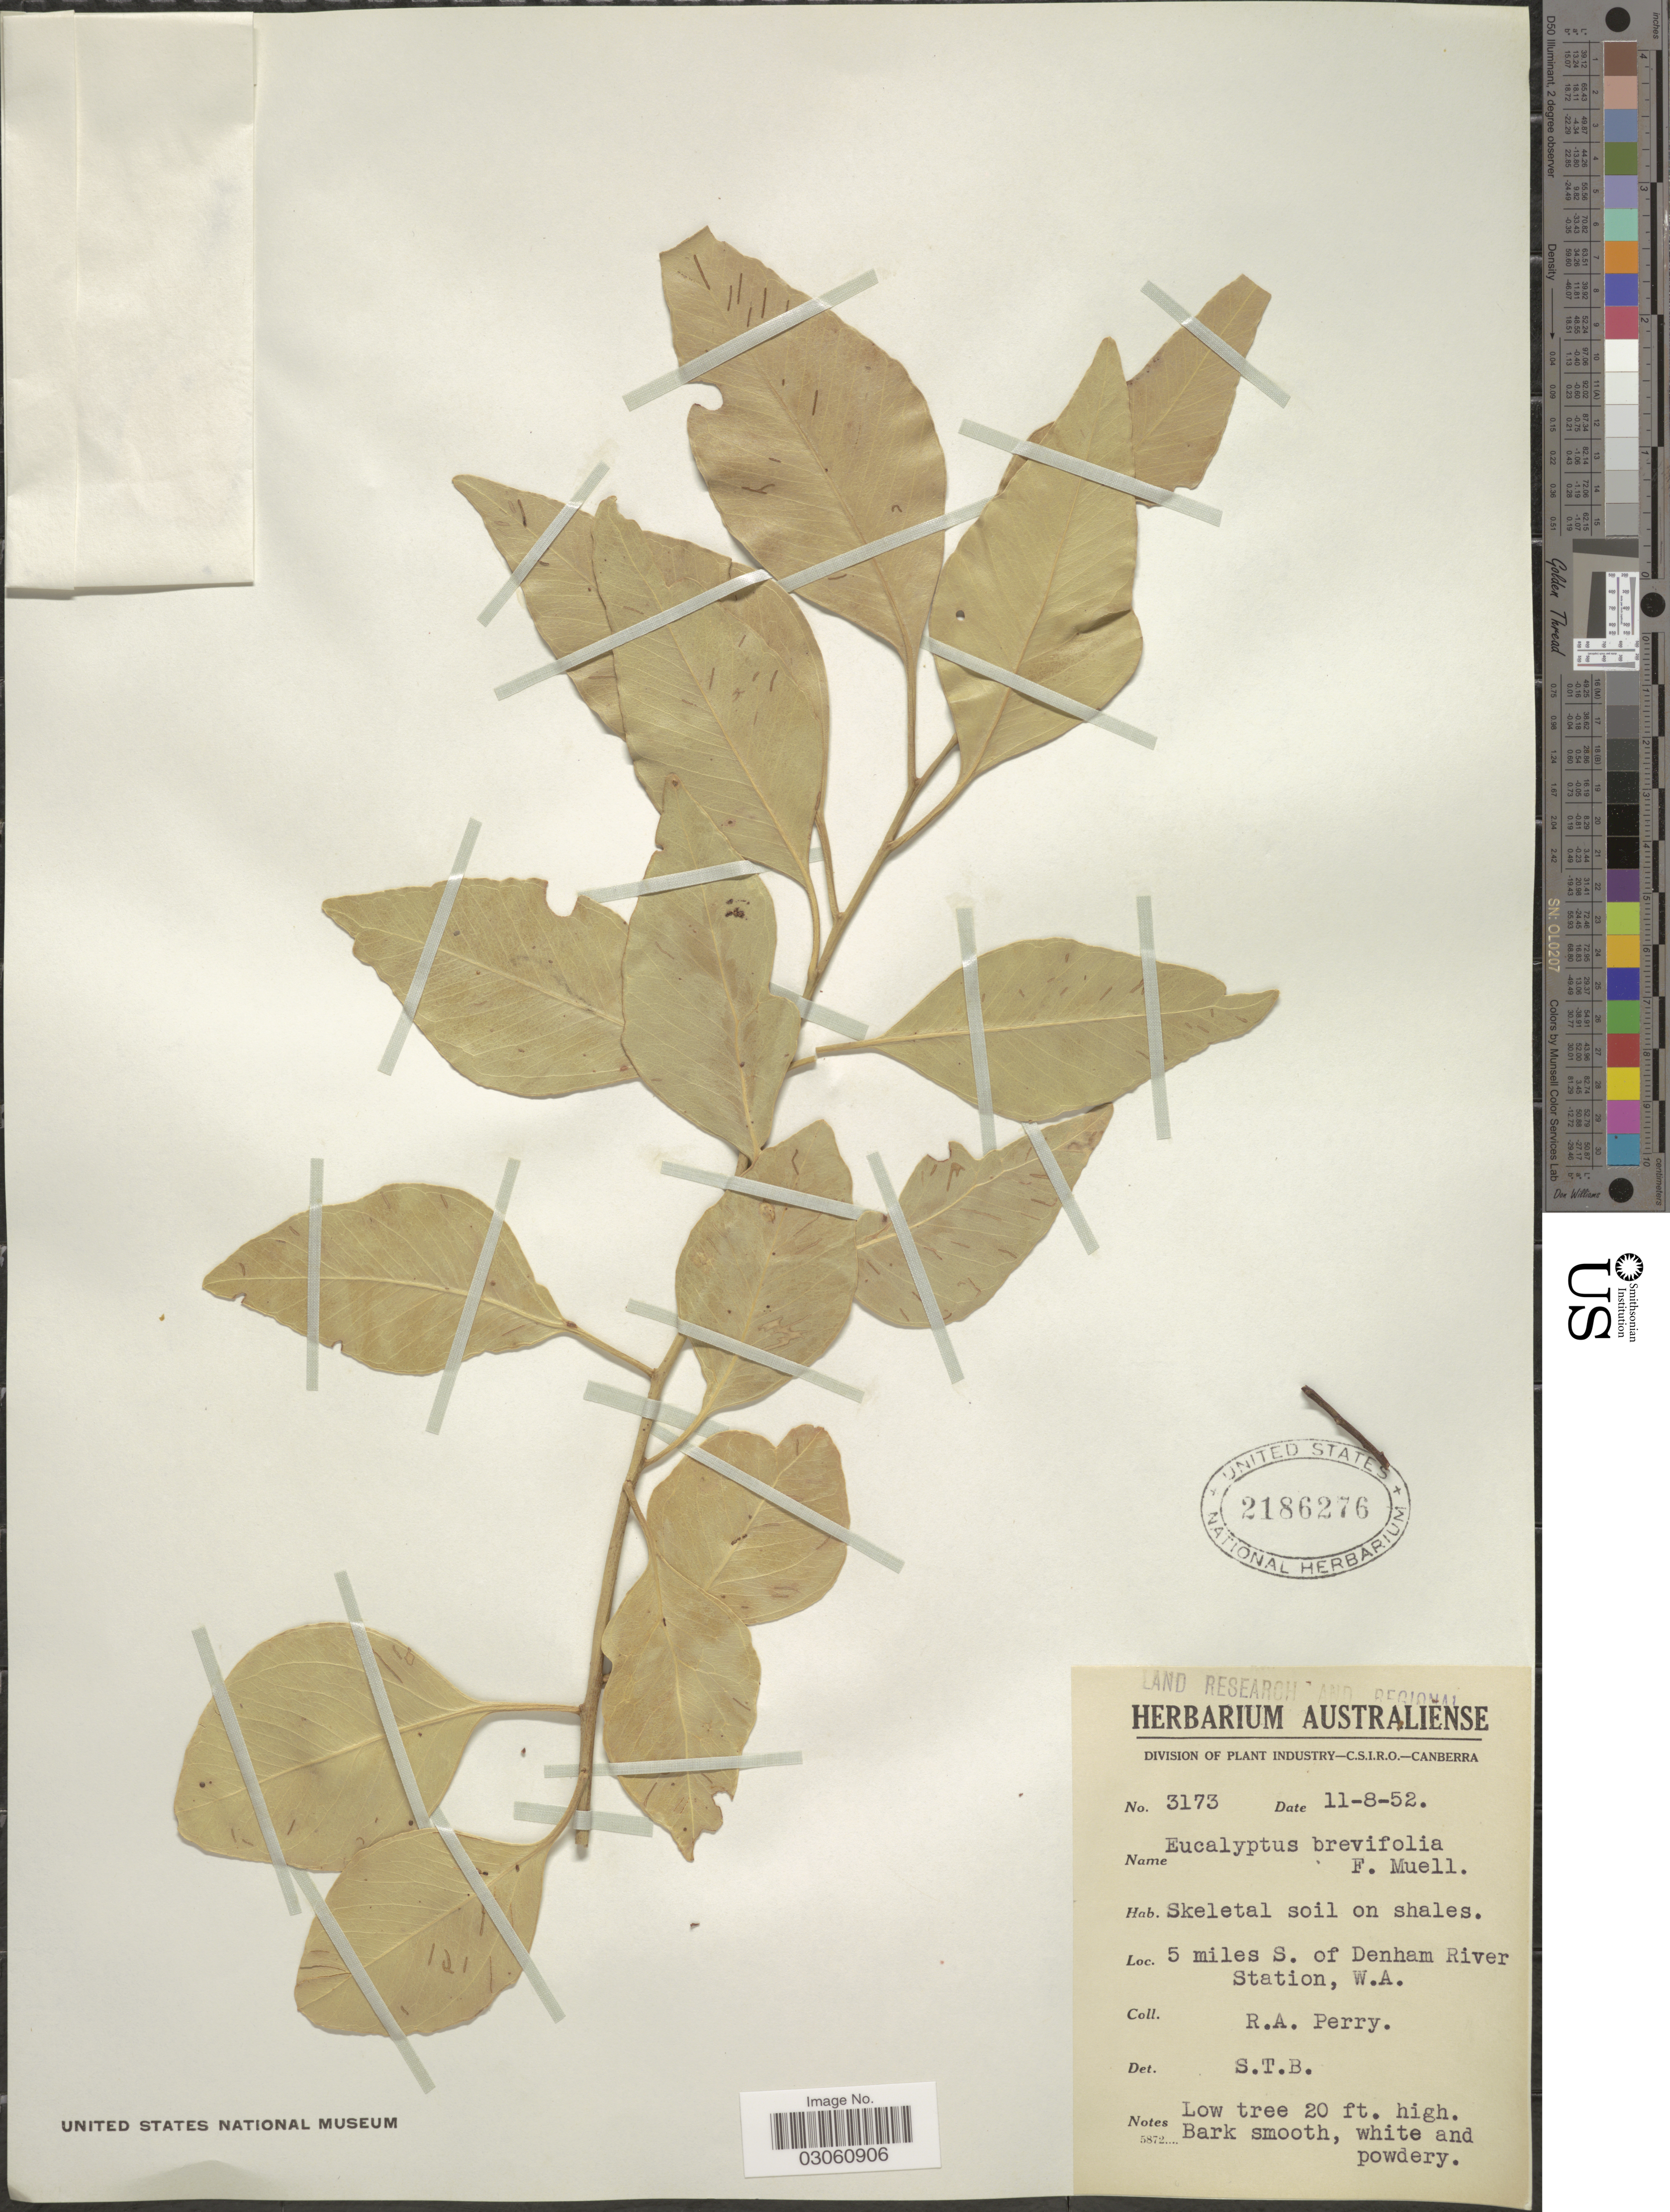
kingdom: Plantae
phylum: Tracheophyta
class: Magnoliopsida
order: Myrtales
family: Myrtaceae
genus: Eucalyptus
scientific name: Eucalyptus brevifolia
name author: F. Muell.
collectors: Perry, R. A.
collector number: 3173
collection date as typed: Transcribed d/m/y: 11/8/52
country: Australia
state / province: Western Australia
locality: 5 miles S. of Denham River Station, W.A.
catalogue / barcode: US 2186276